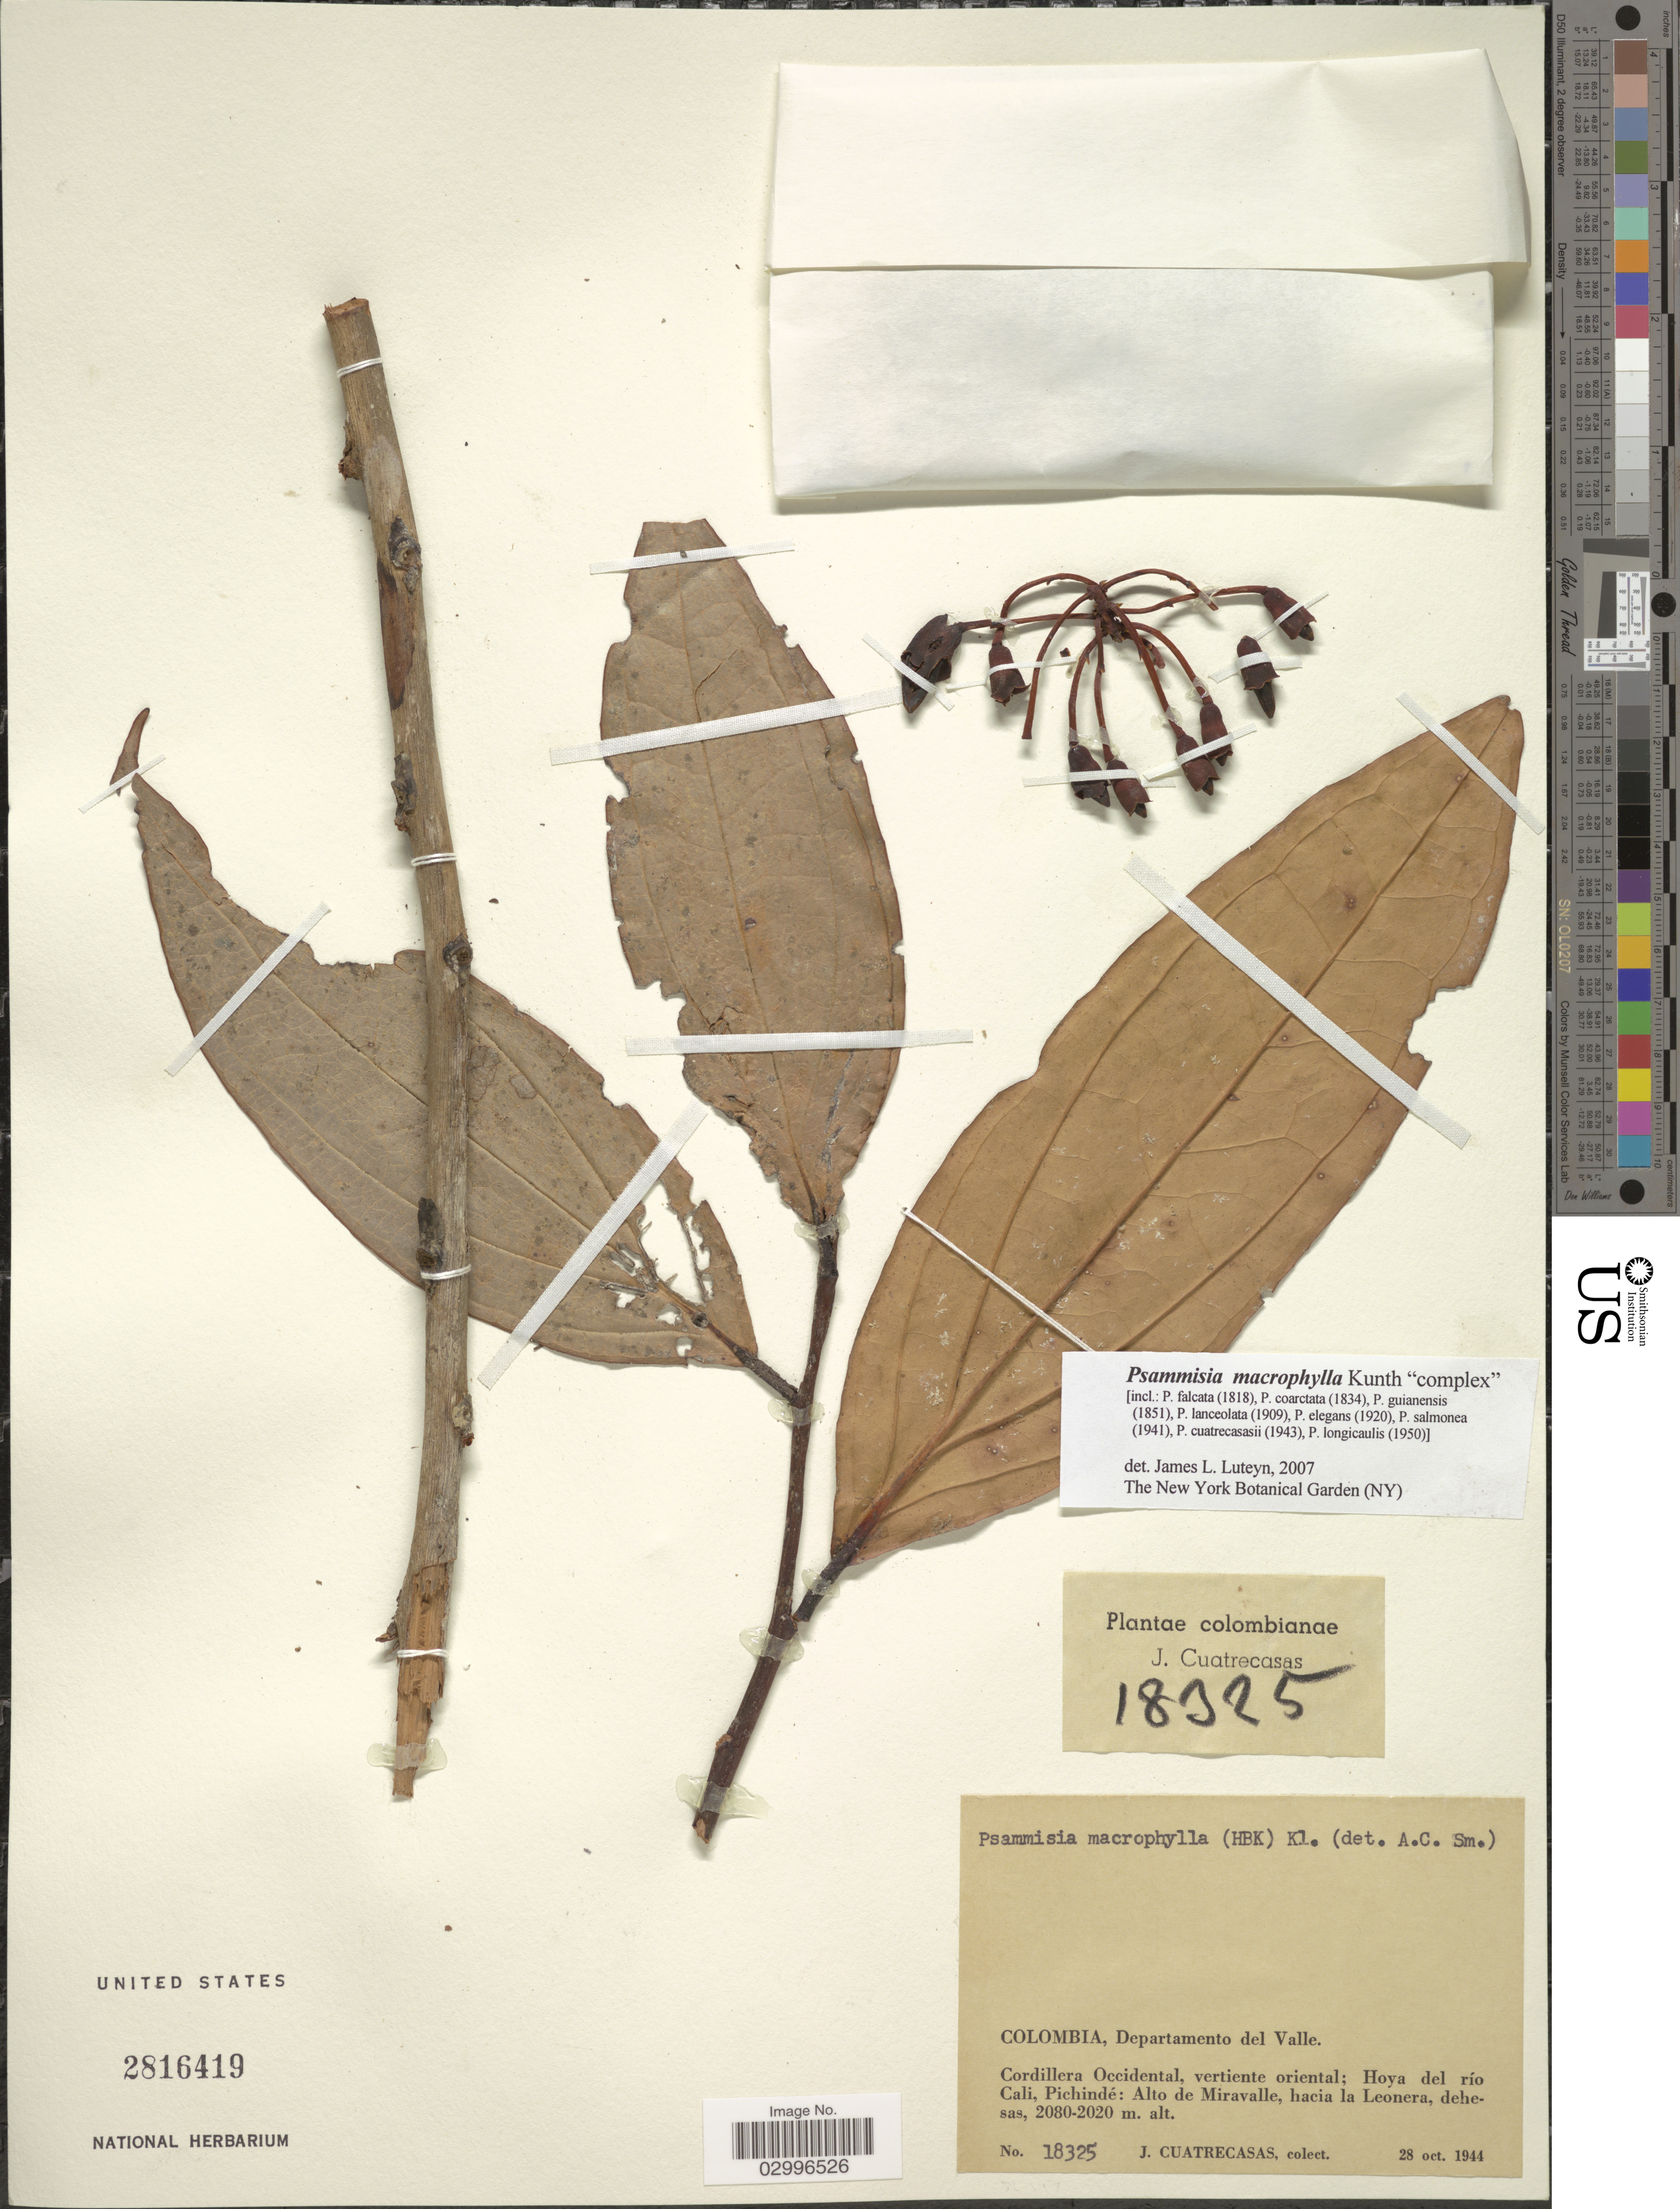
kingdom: Plantae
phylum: Tracheophyta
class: Magnoliopsida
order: Ericales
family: Ericaceae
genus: Psammisia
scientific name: Psammisia macrophylla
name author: (Kunth) Klotzsch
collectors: J. Cuatrecasas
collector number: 18325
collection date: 1944-10-28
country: Colombia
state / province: Valle del Cauca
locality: Departamento del Valle. Cordillera Occidental, vertiente oriental; Hoya del río Cali, Pichindé: Alto de Miravalle, hacia la Leonera, dehesas.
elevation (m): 2020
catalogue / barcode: US 2816419